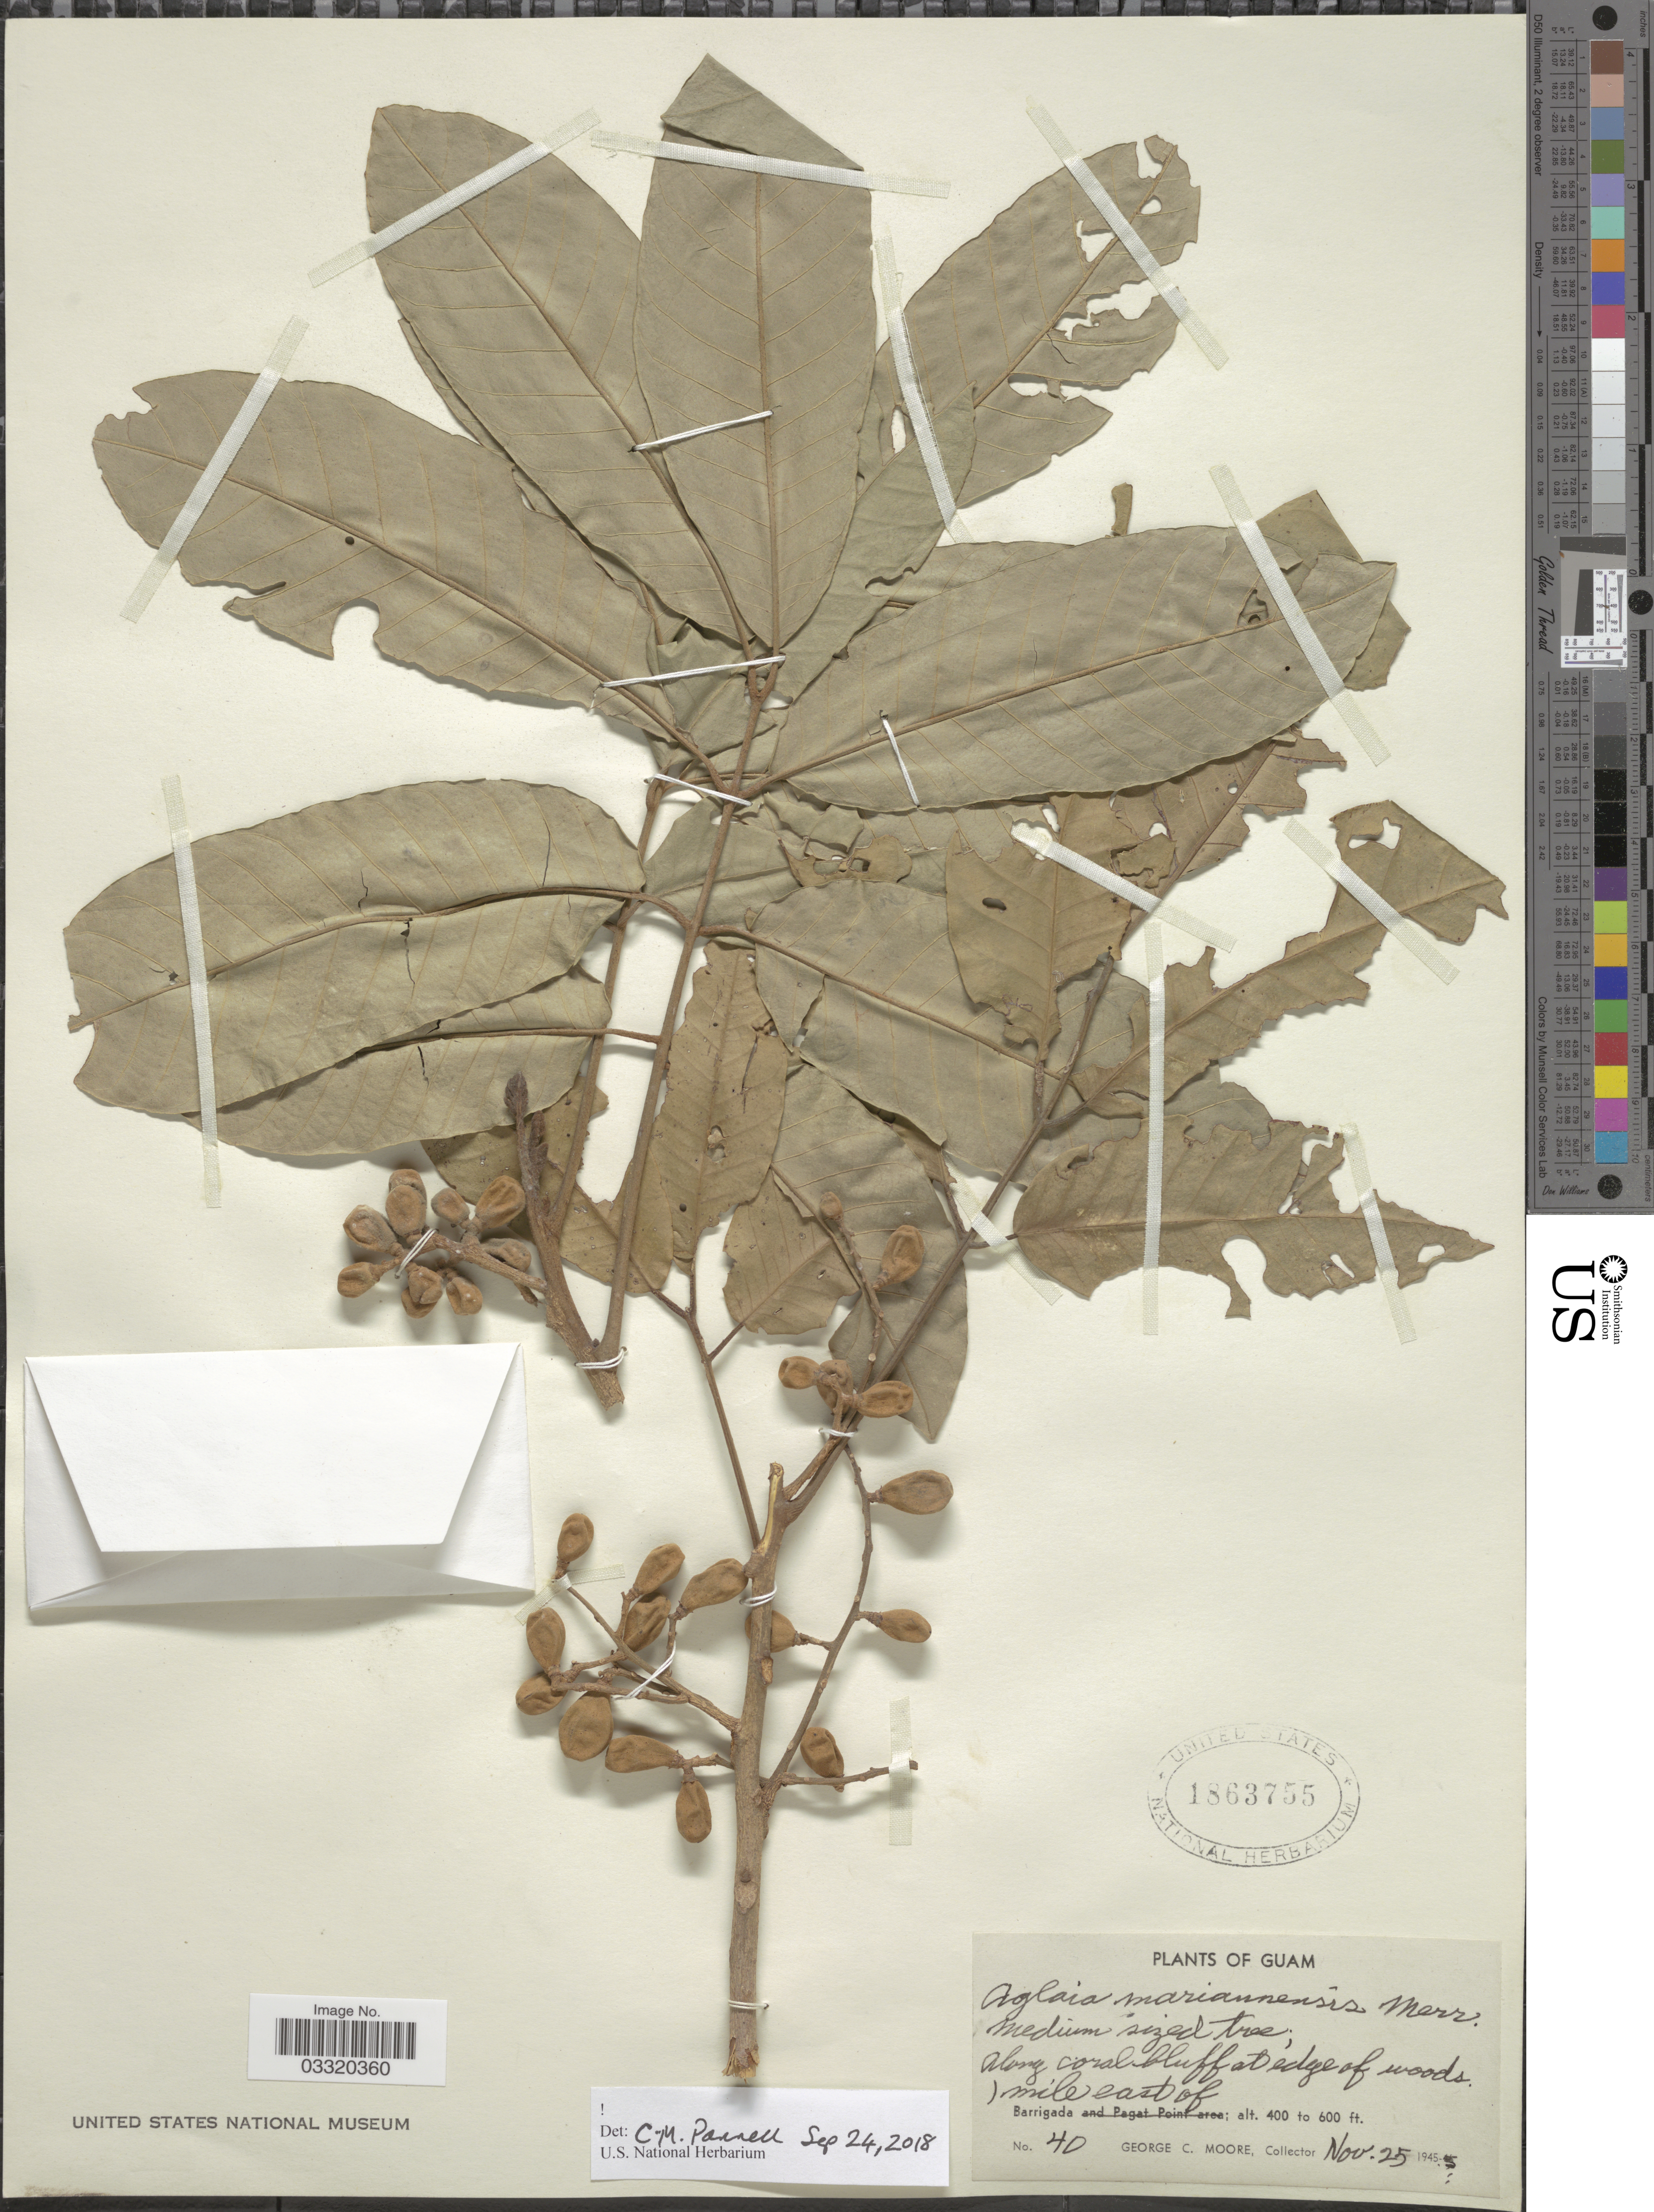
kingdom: Plantae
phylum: Tracheophyta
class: Magnoliopsida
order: Sapindales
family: Meliaceae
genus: Aglaia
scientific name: Aglaia mariannensis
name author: Merr.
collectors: G. C. Moore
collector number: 40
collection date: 1945-11-25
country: Guam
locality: Along coral bluff at edge of woods. 1 mile east of Barrigada.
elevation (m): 122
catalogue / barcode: US 1863755